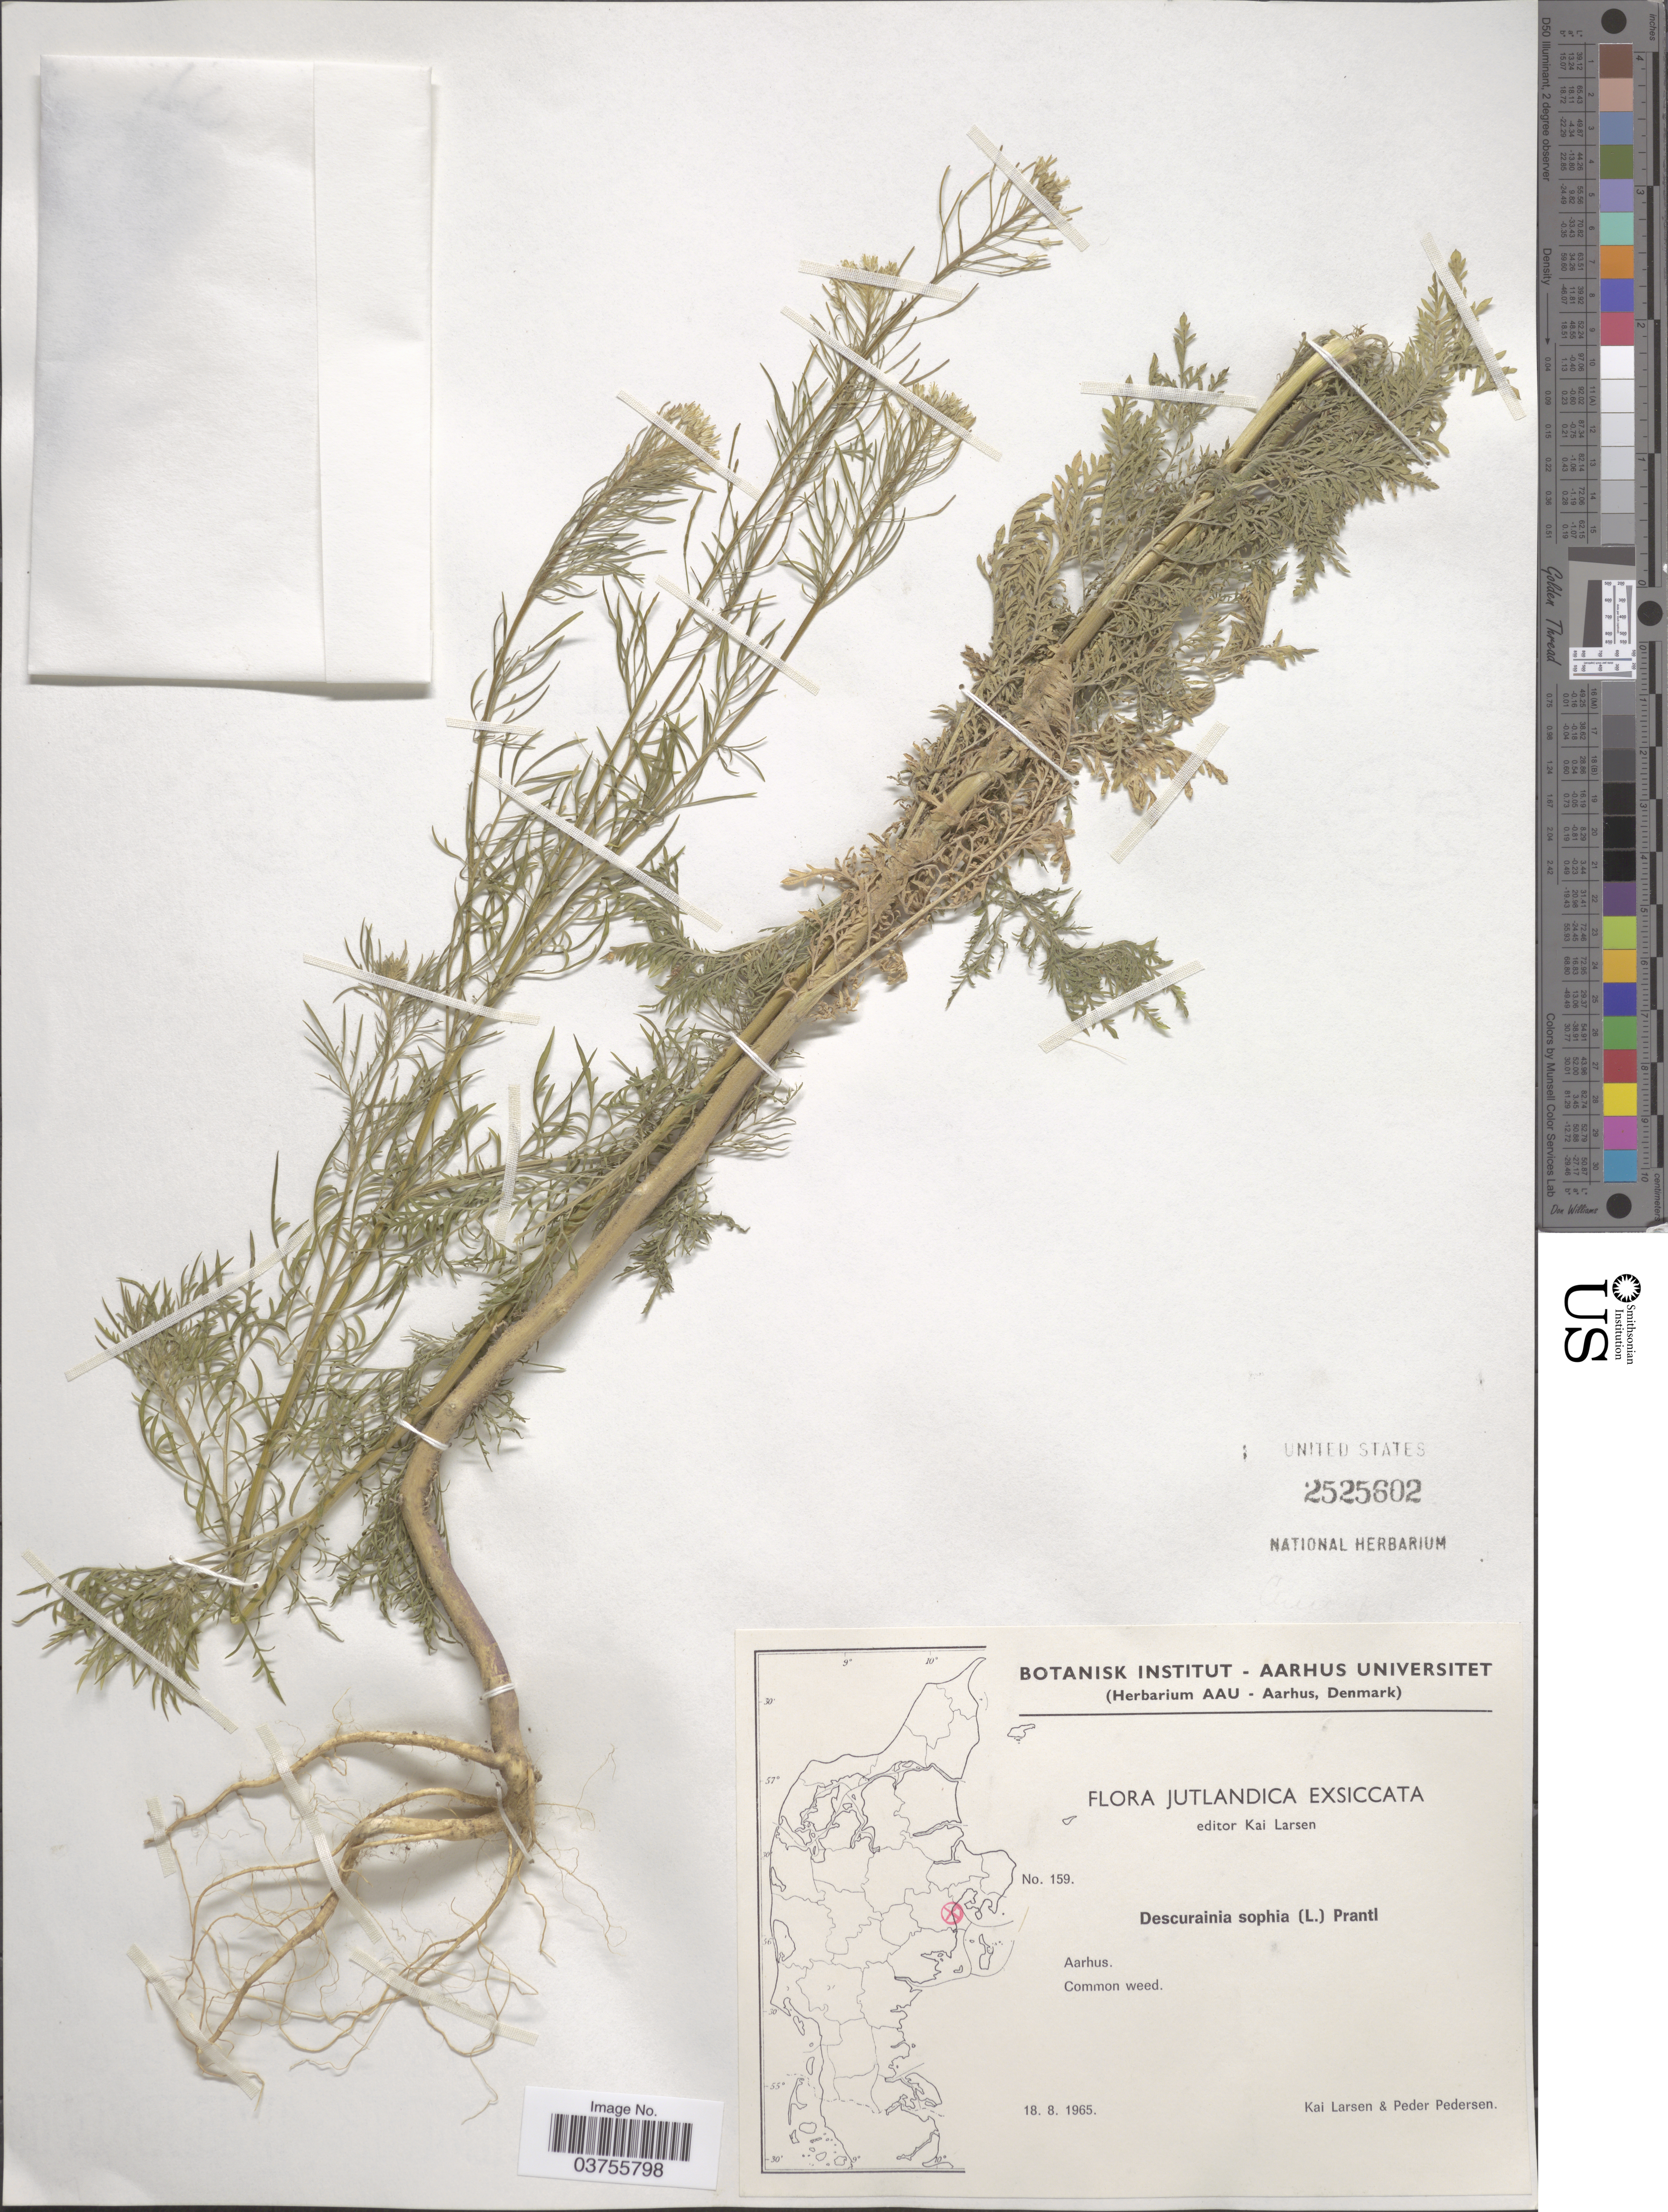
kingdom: Plantae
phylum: Tracheophyta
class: Magnoliopsida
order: Brassicales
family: Brassicaceae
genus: Sophia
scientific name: Sophia sophia (L.) Britton nom. illeg. (tautonym)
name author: (L.) Britton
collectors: K. Larsen & P. Pedersen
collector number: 159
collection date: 1965-08-18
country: Denmark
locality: Jutlandica. Aarhus.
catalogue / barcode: US 2525602